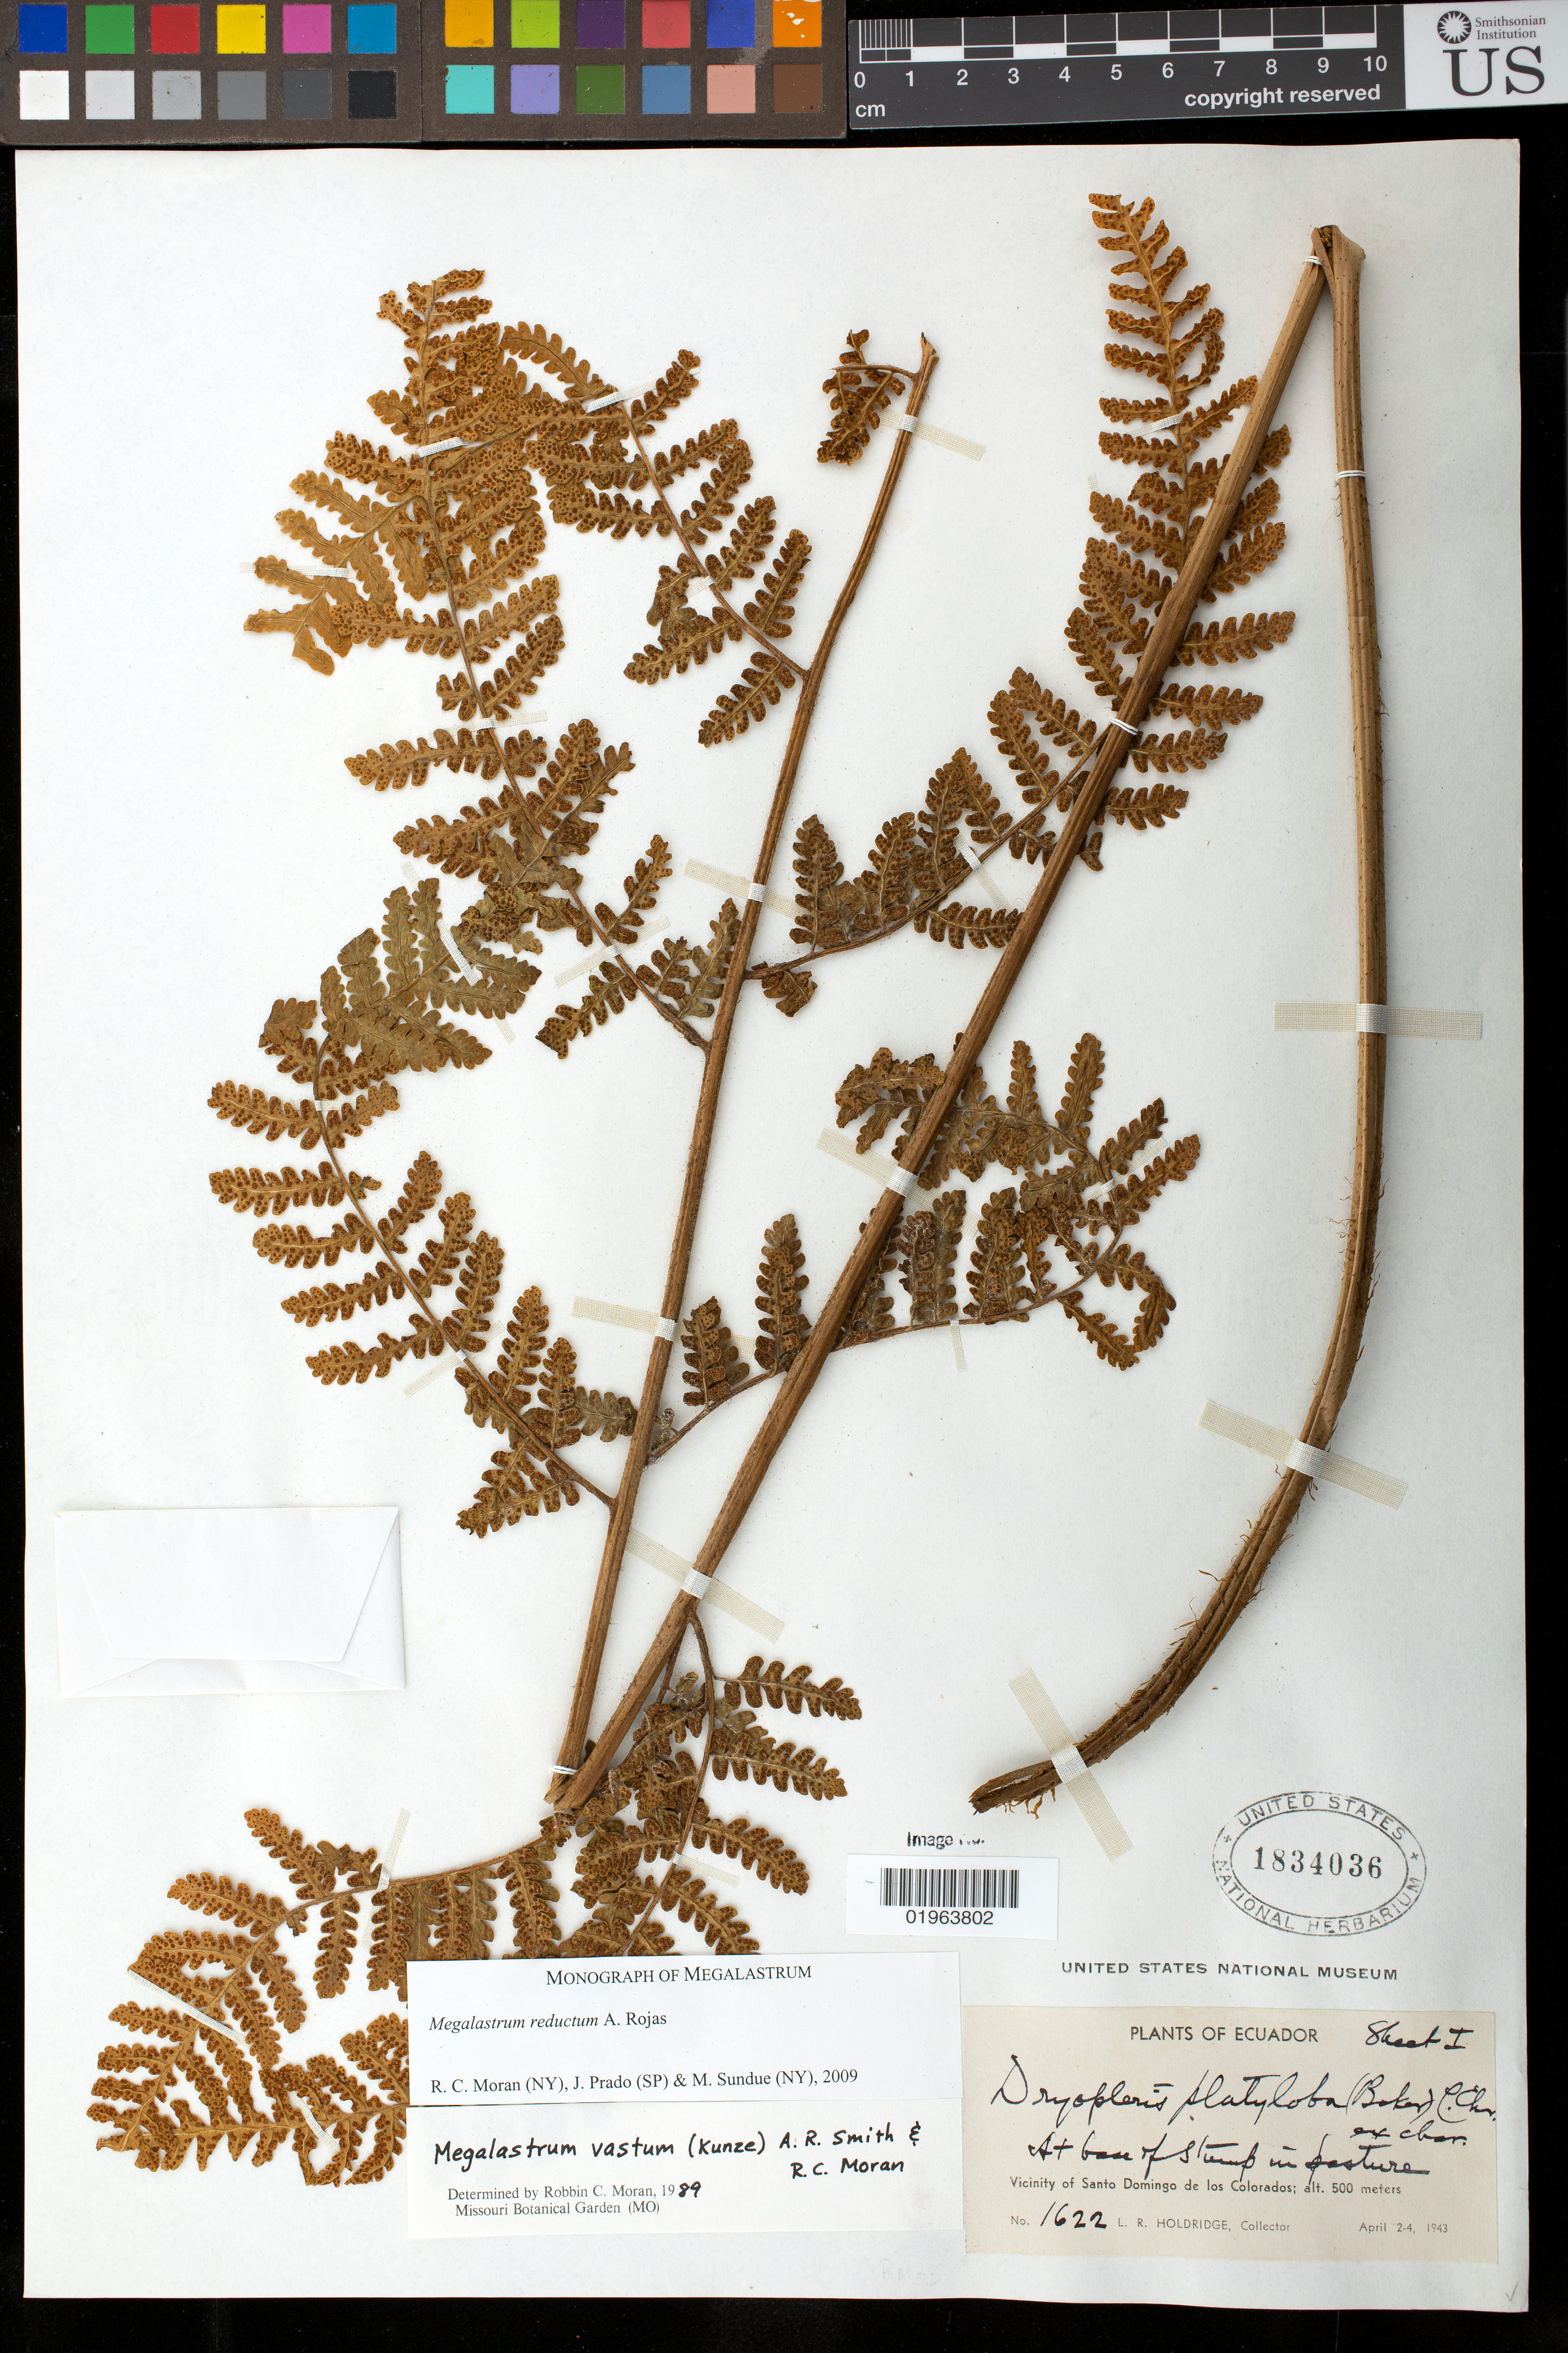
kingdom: Plantae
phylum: Tracheophyta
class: Polypodiopsida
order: Polypodiales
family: Dryopteridaceae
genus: Megalastrum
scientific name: Megalastrum reductum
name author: A. Rojas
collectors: L. Holdridge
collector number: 1622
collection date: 1943-04-02/1943-04-04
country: Ecuador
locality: Vicinity of Santo Domingo de los Colorados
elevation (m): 500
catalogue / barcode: US 1834036